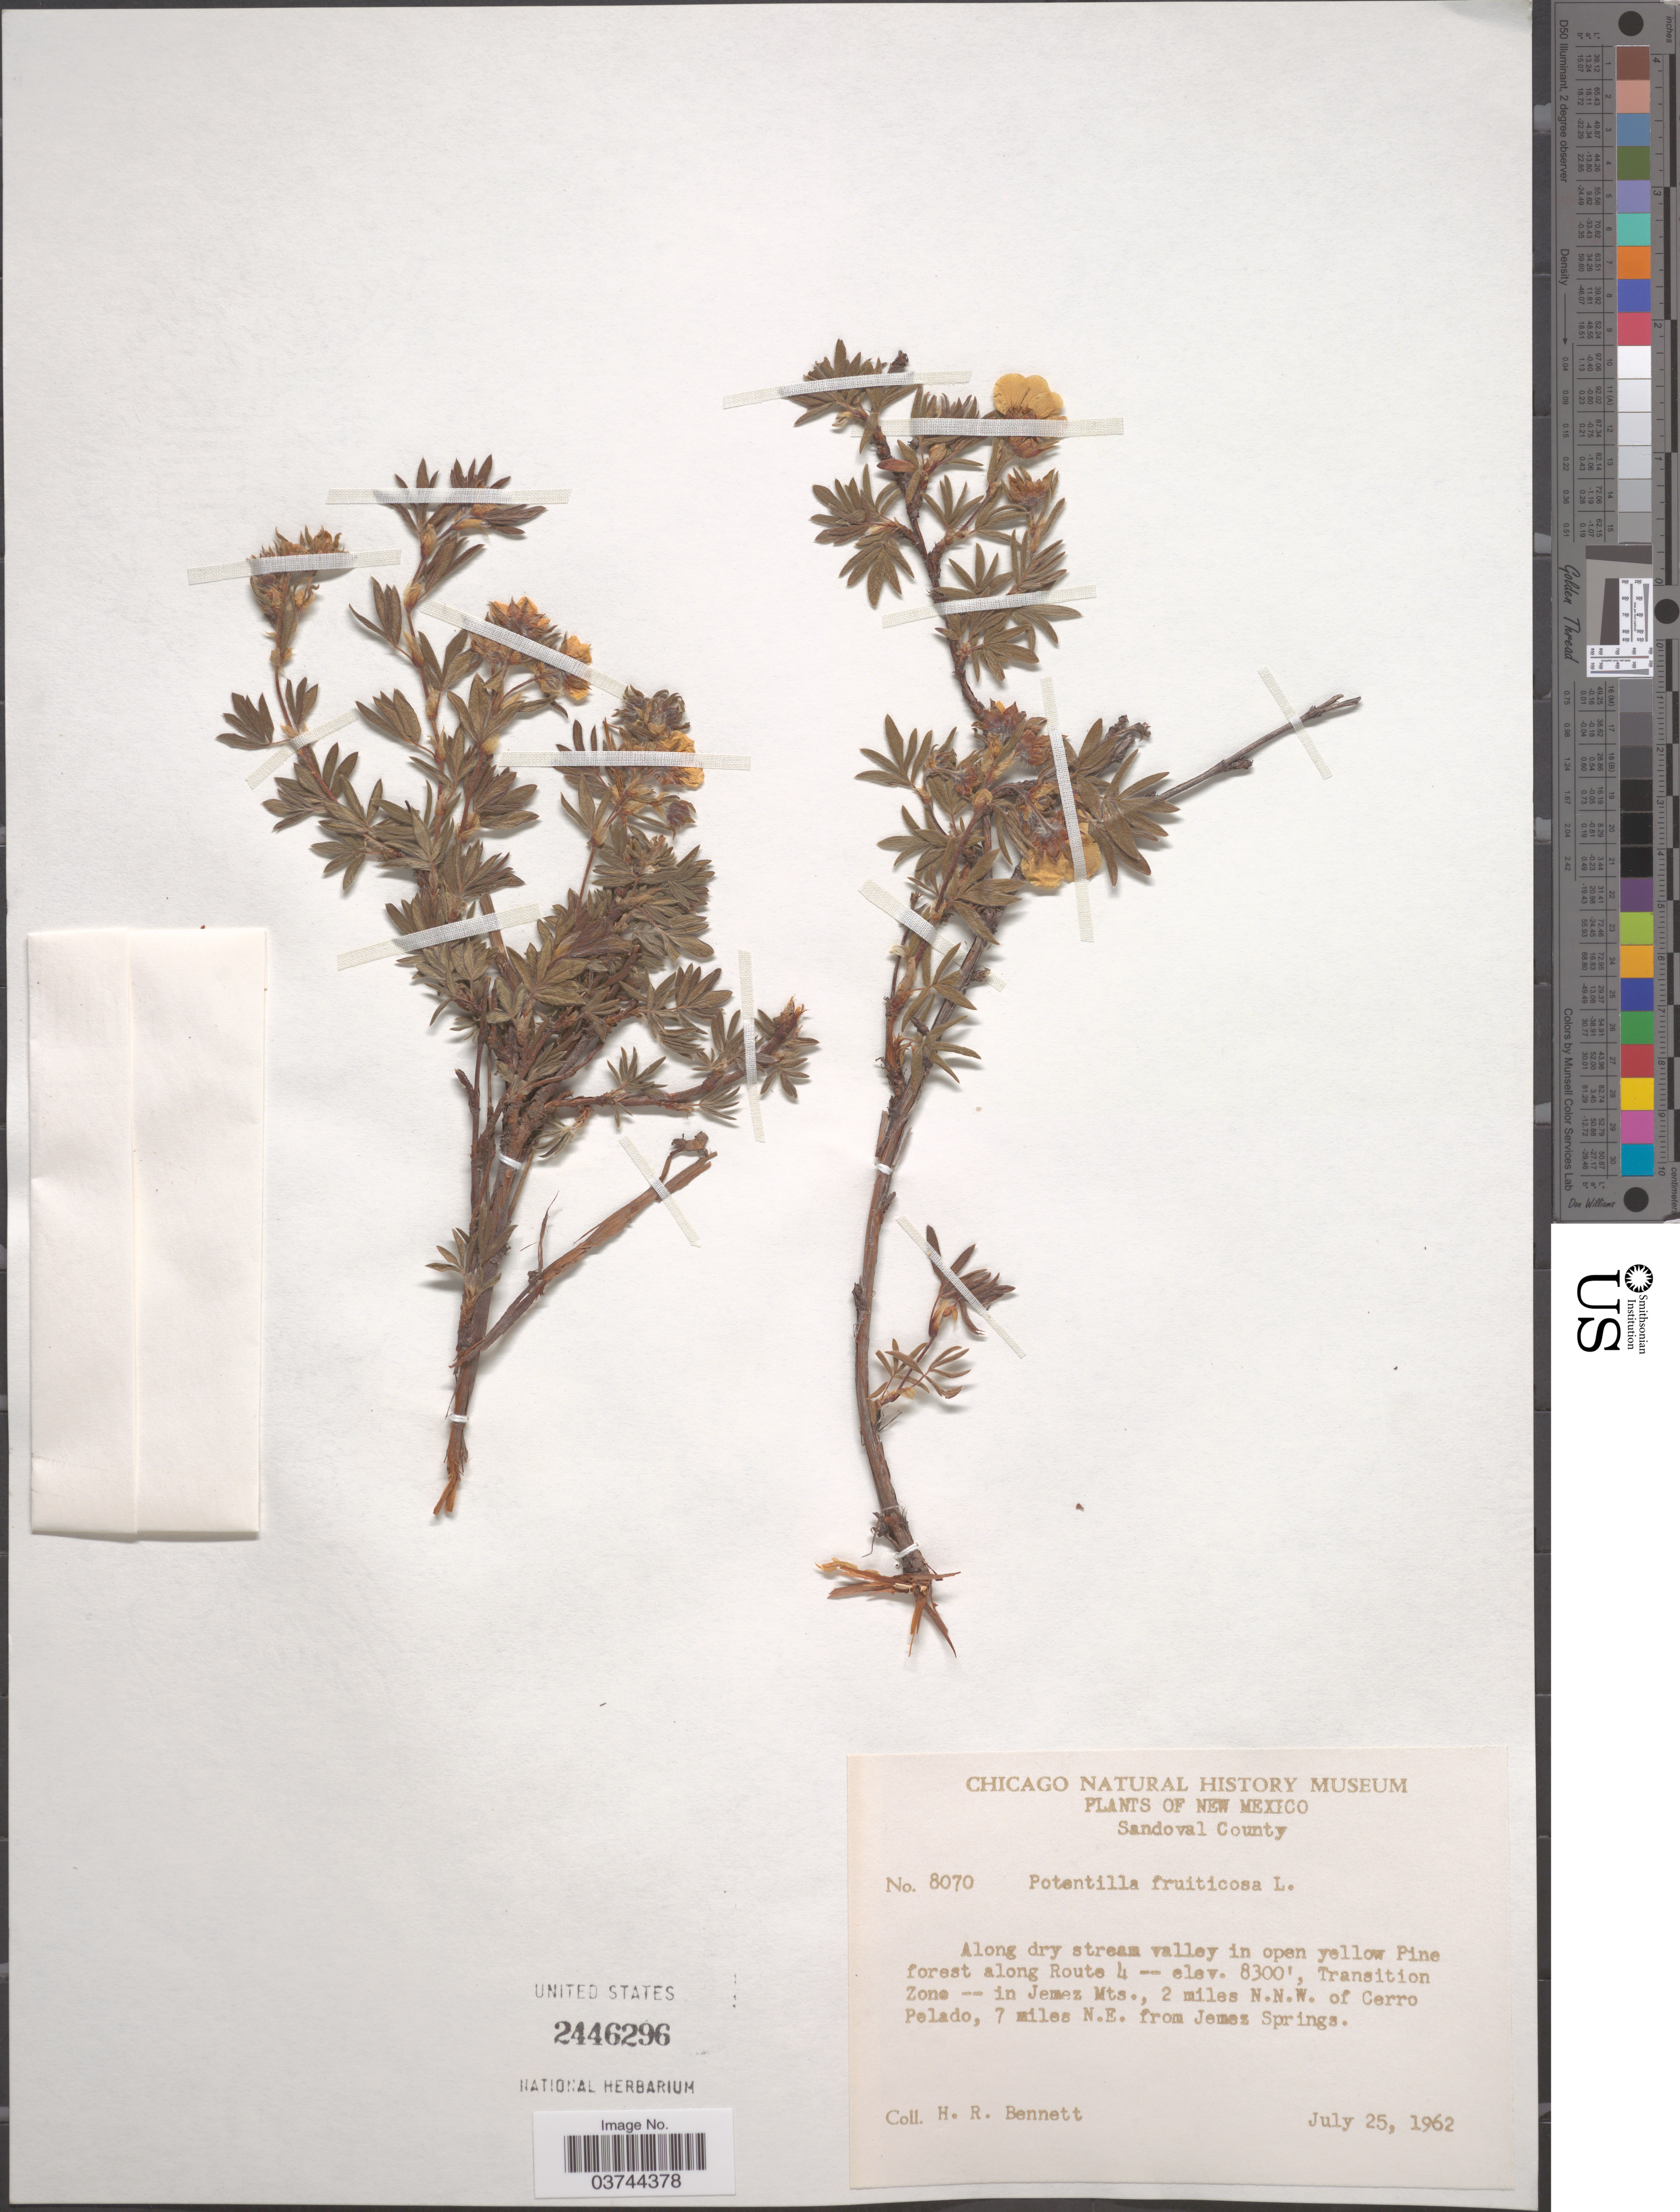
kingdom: Plantae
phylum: Tracheophyta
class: Magnoliopsida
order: Rosales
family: Rosaceae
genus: Dasiphora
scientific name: Dasiphora fruticosa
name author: (L.) Rydb.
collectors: H. R. Bennett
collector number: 8070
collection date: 1962-07-25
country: United States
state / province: New Mexico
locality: Sandoval County. Along dry stream valley in open yellow Pine forest along Route 4, Transition Zone - in Jemez Mts., 2 miles N.N.W. of Cerro Pelado, 7 miles N.E. from Jemez Springs.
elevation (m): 2530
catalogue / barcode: US 2446296